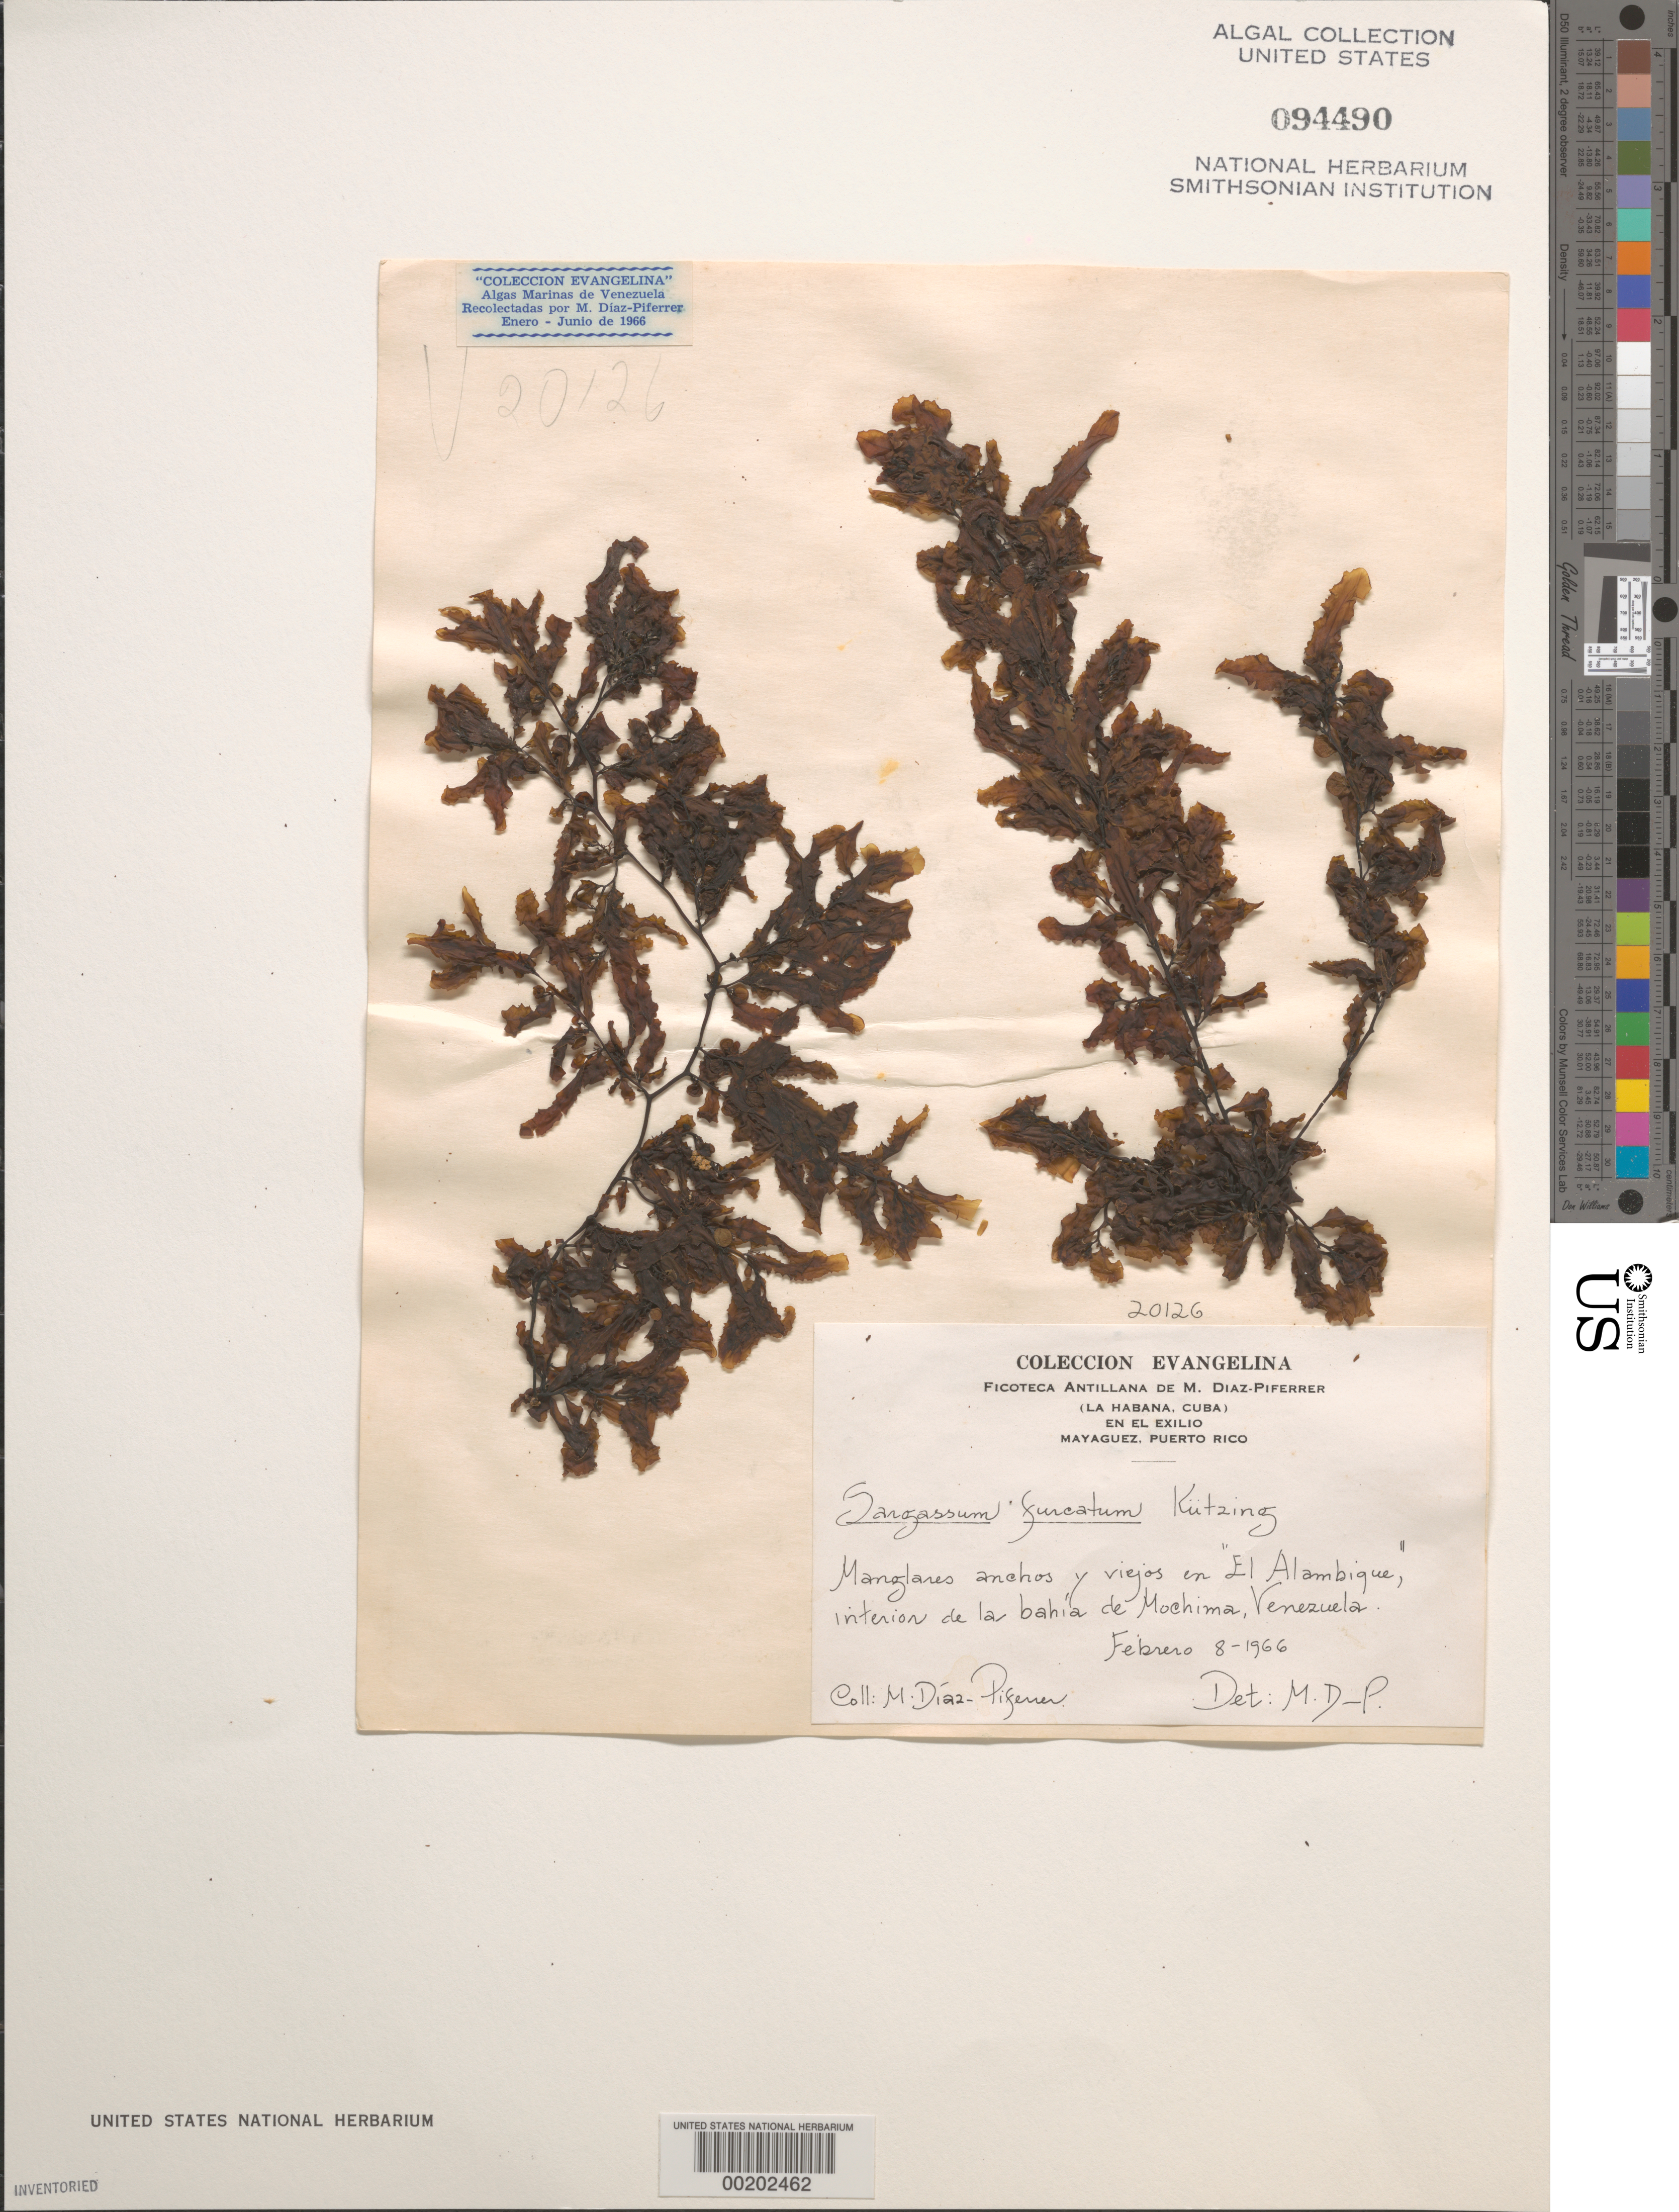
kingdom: Chromista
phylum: Ochrophyta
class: Phaeophyceae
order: Fucales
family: Sargassaceae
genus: Sargassum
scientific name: Sargassum furcatum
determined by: Diaz-Piferrer, M.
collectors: M. Diaz-Piferrer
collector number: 20126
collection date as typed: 08 Feb 1966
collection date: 1966-02-08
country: Venezuela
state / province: Nueva Esparta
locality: Bahia de mochima, el alambique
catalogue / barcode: US 94490